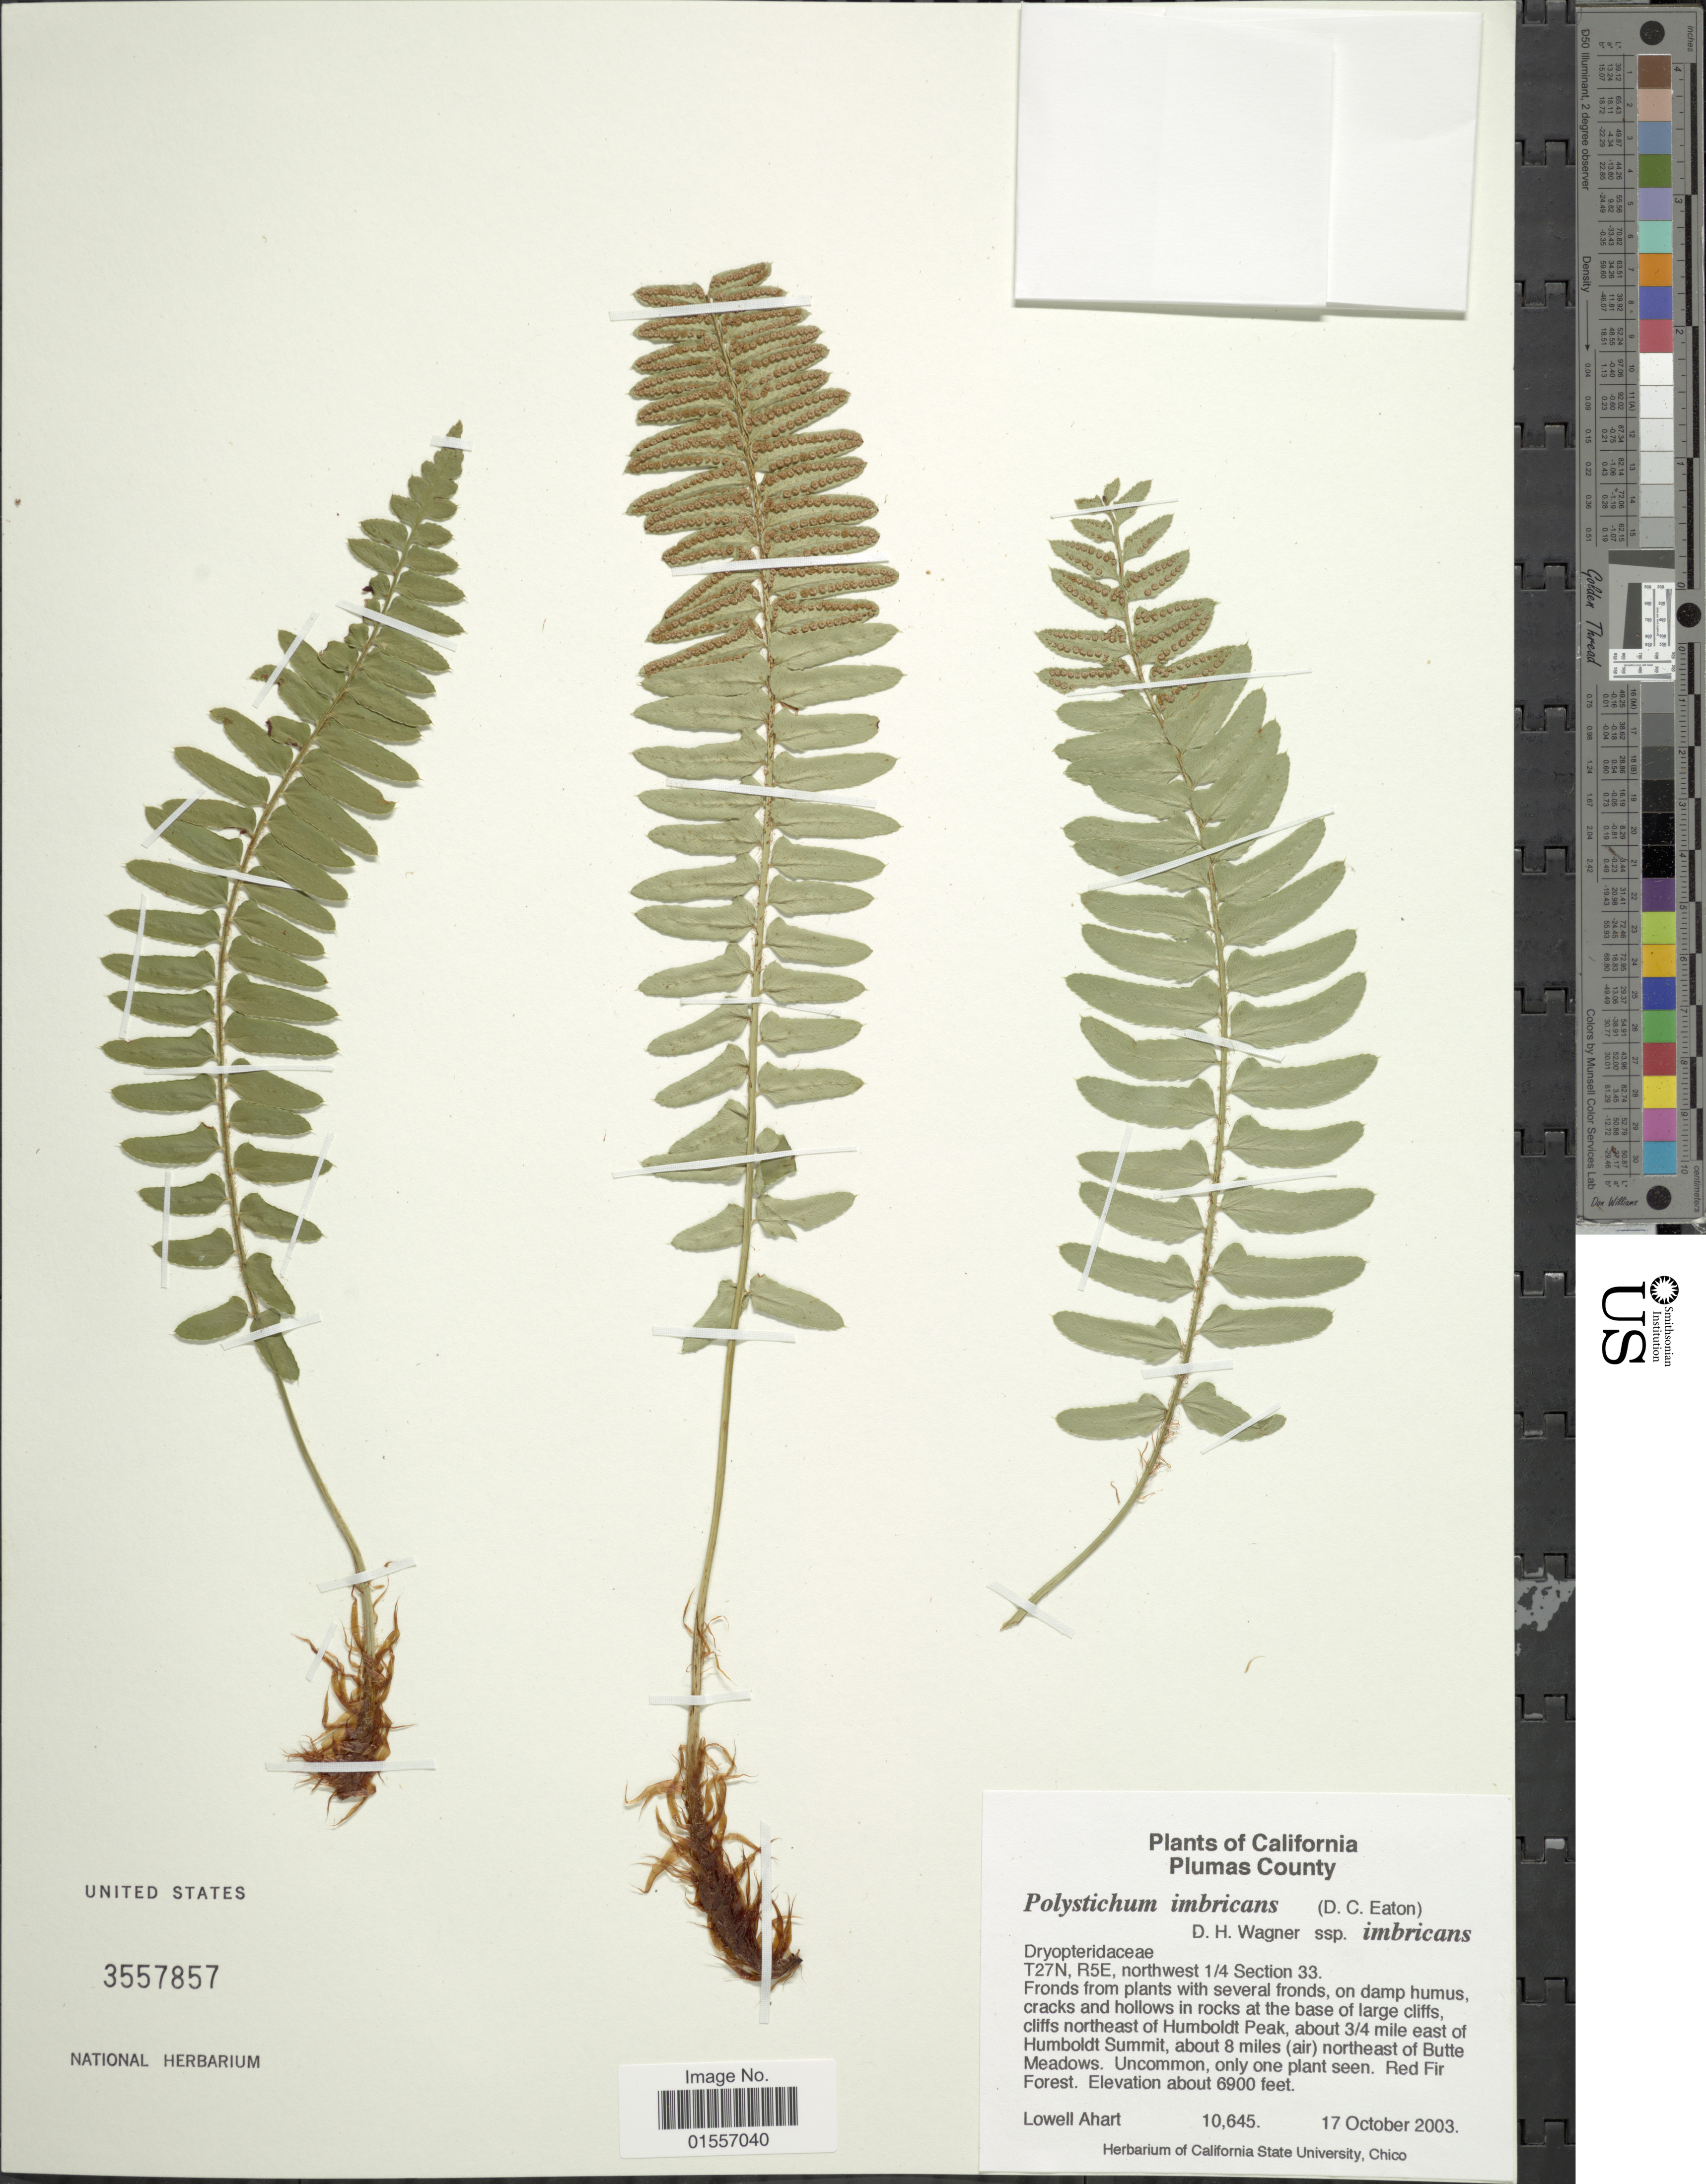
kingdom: Plantae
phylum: Tracheophyta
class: Polypodiopsida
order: Polypodiales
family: Dryopteridaceae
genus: Polystichum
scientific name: Polystichum imbricans subsp. imbricans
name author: (D.C. Eaton) D.H. Wagner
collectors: L. Ahart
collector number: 10645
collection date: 2003-10-17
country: United States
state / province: California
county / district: Plumas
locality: Plumas County, T27N, R5E, northwest 1/4 Section 33, cliffs northeast of Hymboldt Peak, about 3/4 mile east of Humboldt Summit, about 8 miles (air) northeast of Butte Meadows. Uncommon, only plant seen, Red Fir Forest.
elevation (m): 2103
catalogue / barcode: US 3557857